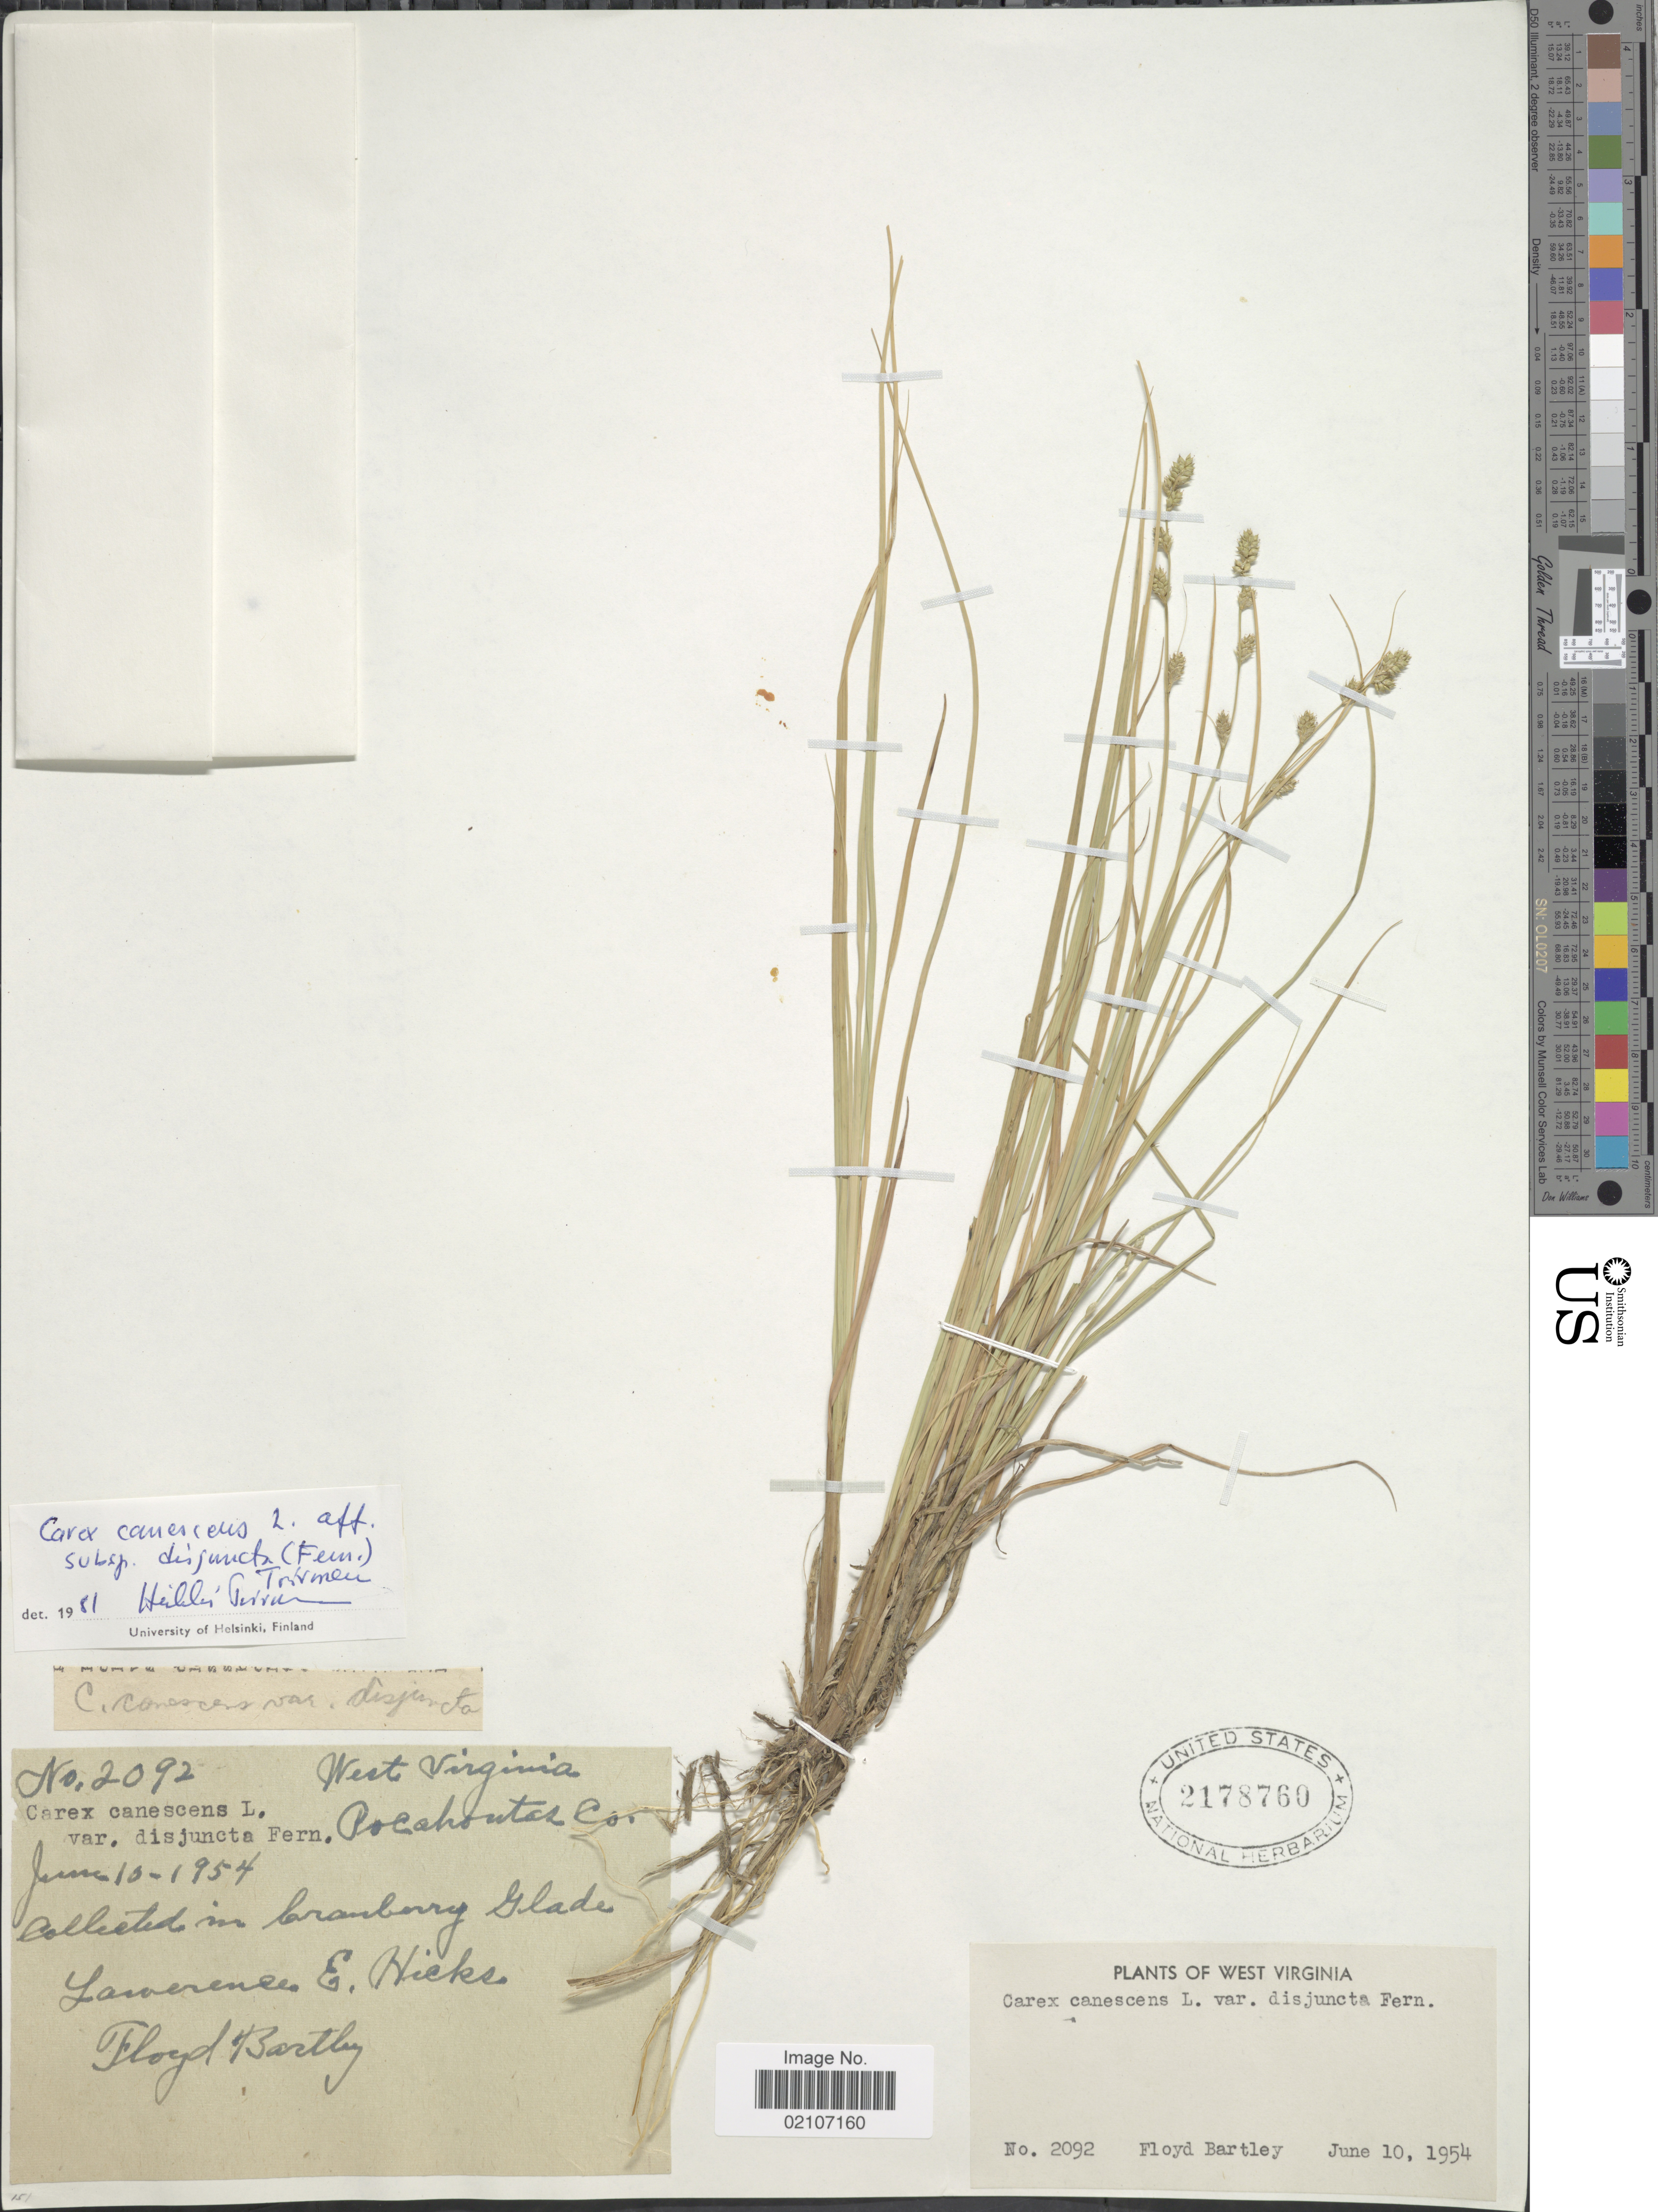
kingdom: Plantae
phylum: Tracheophyta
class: Liliopsida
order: Poales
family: Cyperaceae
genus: Carex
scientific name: Carex canescens var. disjuncta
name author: Fernald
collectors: L. E. Hicks & F. Bartley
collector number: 2092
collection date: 1954-06-10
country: United States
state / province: West Virginia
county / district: Pocahontas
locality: Cranberry Glade, Pocahontas Co.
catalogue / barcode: US 2178760